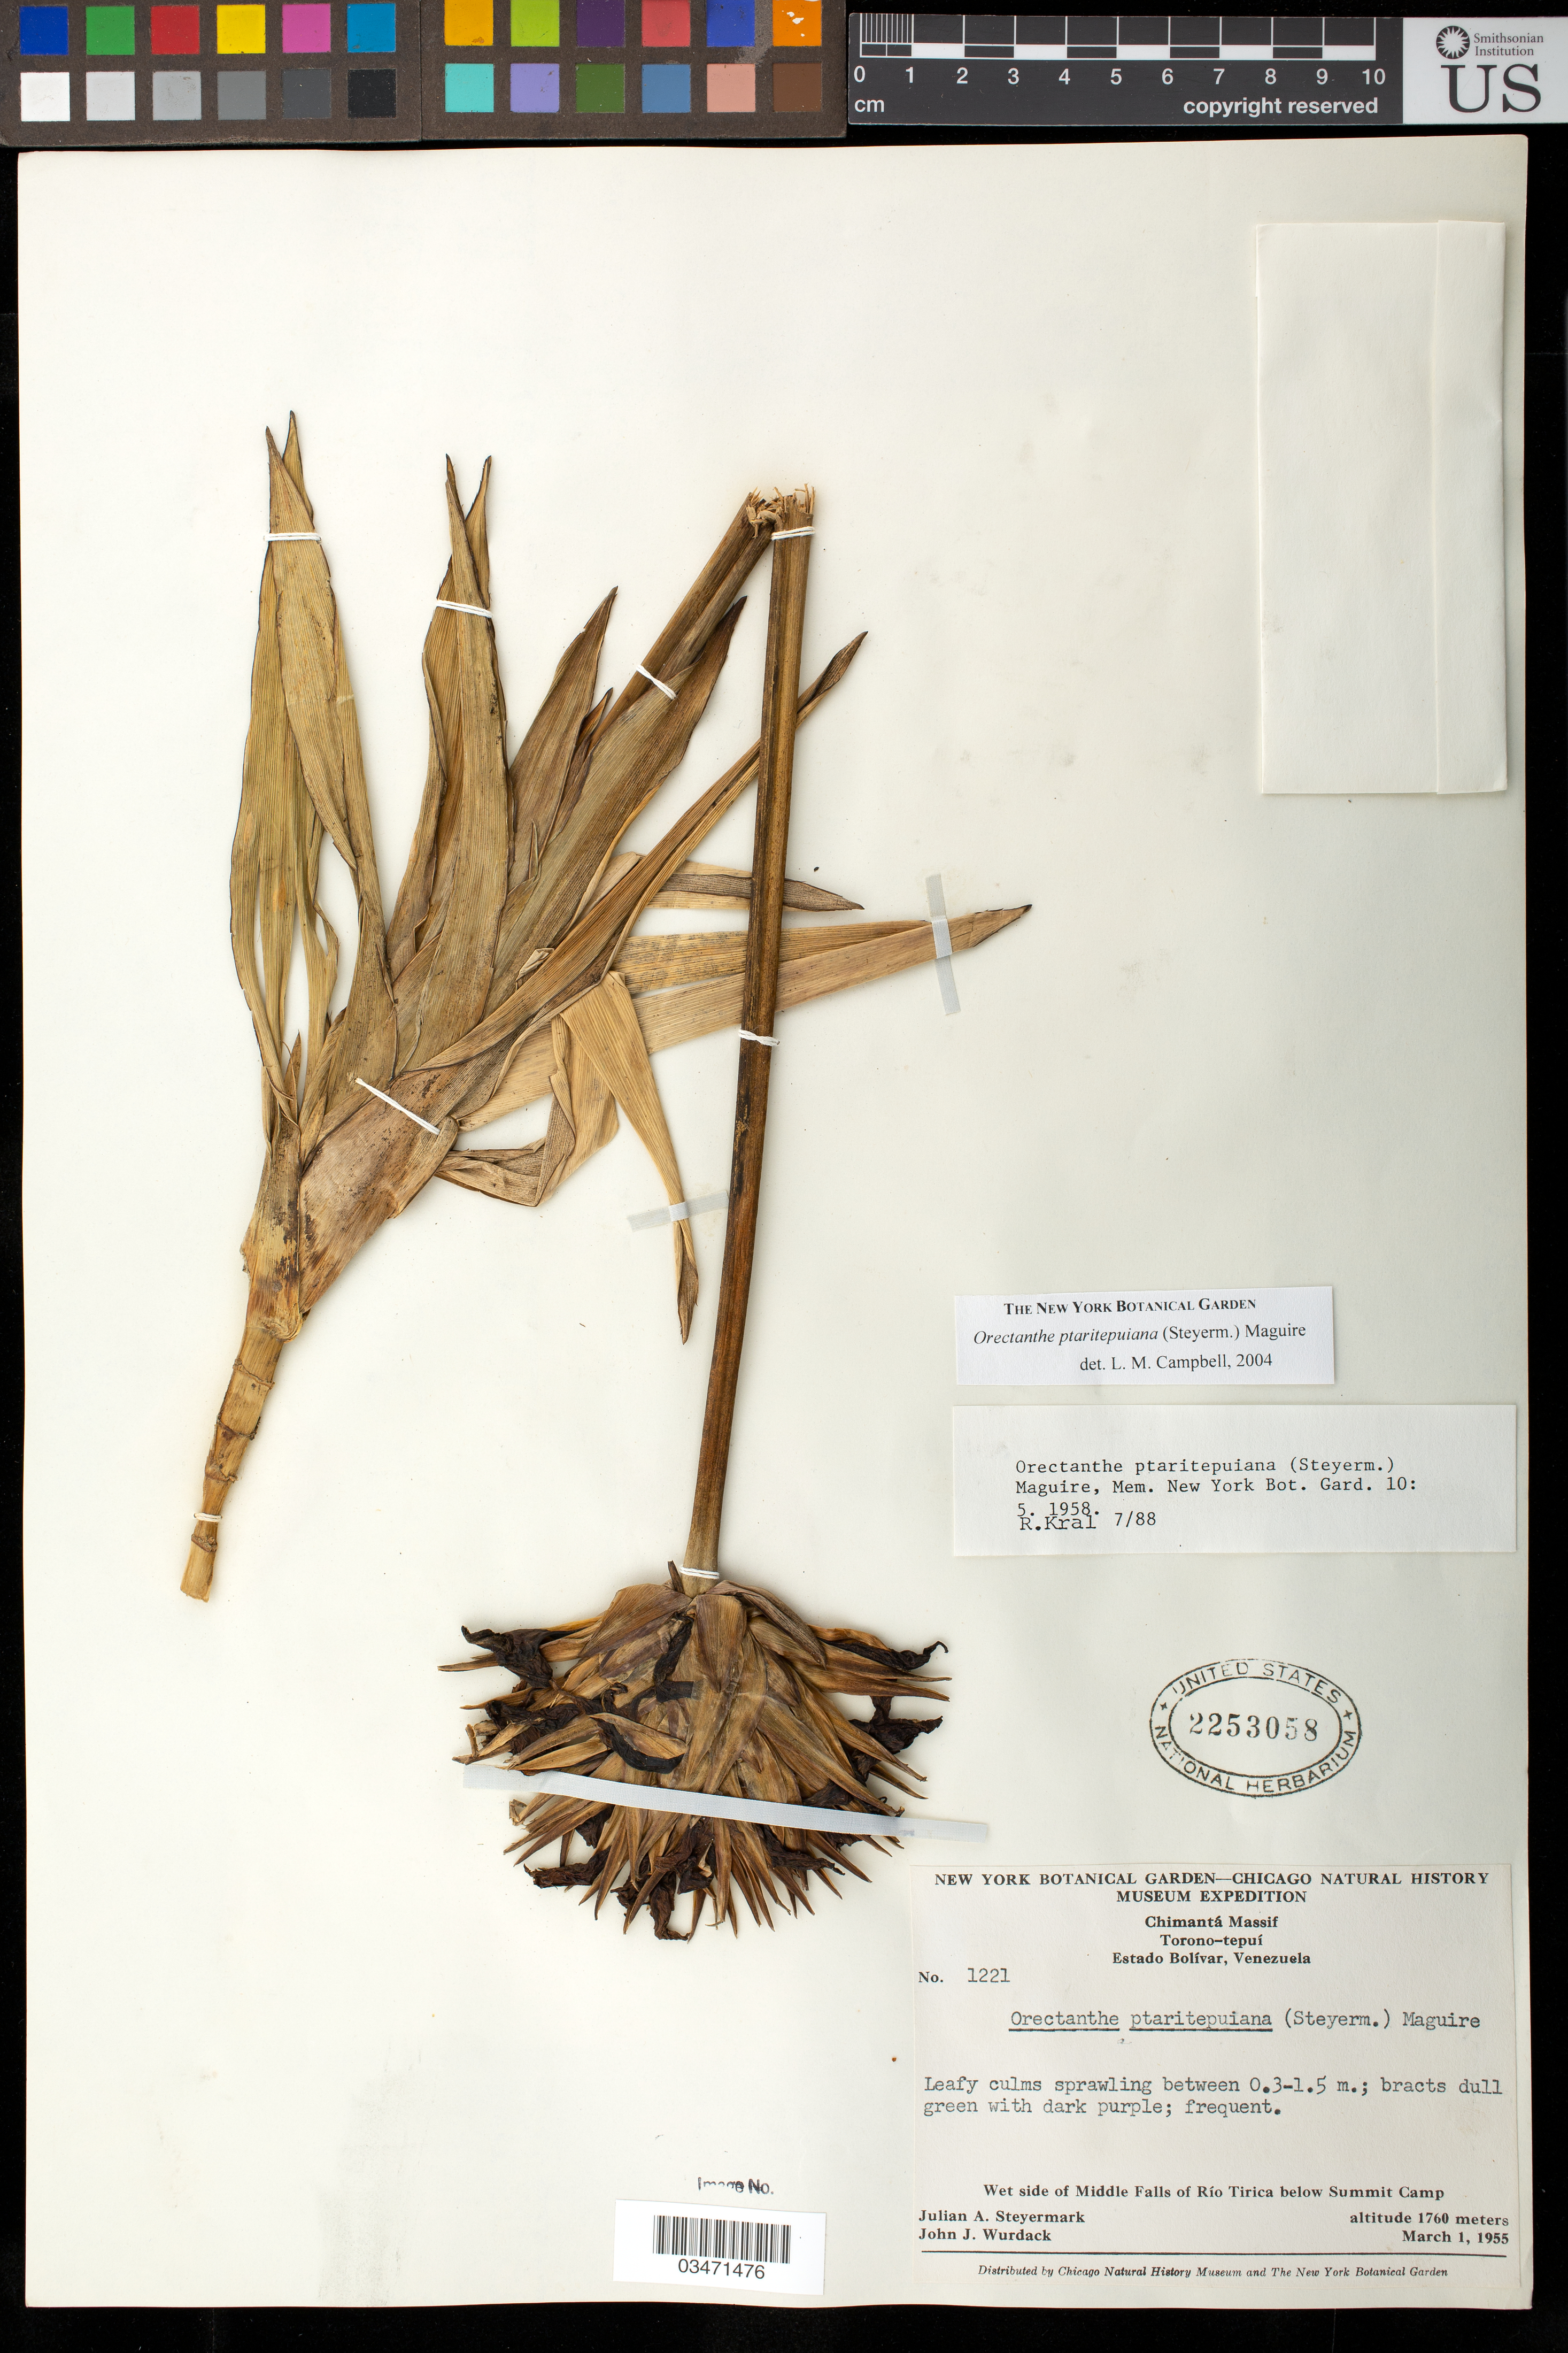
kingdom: Plantae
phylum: Tracheophyta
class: Liliopsida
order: Poales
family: Xyridaceae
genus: Orectanthe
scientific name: Orectanthe ptaritepuiana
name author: (Steyerm.) Maguire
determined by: Campbell, L. M.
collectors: J. Steyermark & J. J. Wurdack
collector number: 1221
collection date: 1955-03-01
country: Venezuela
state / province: Bolívar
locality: Chimantá Massif, Torono-tepuí, Middle Falls of Río Tirica, below Summit Camp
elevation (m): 1760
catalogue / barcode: US 2253058